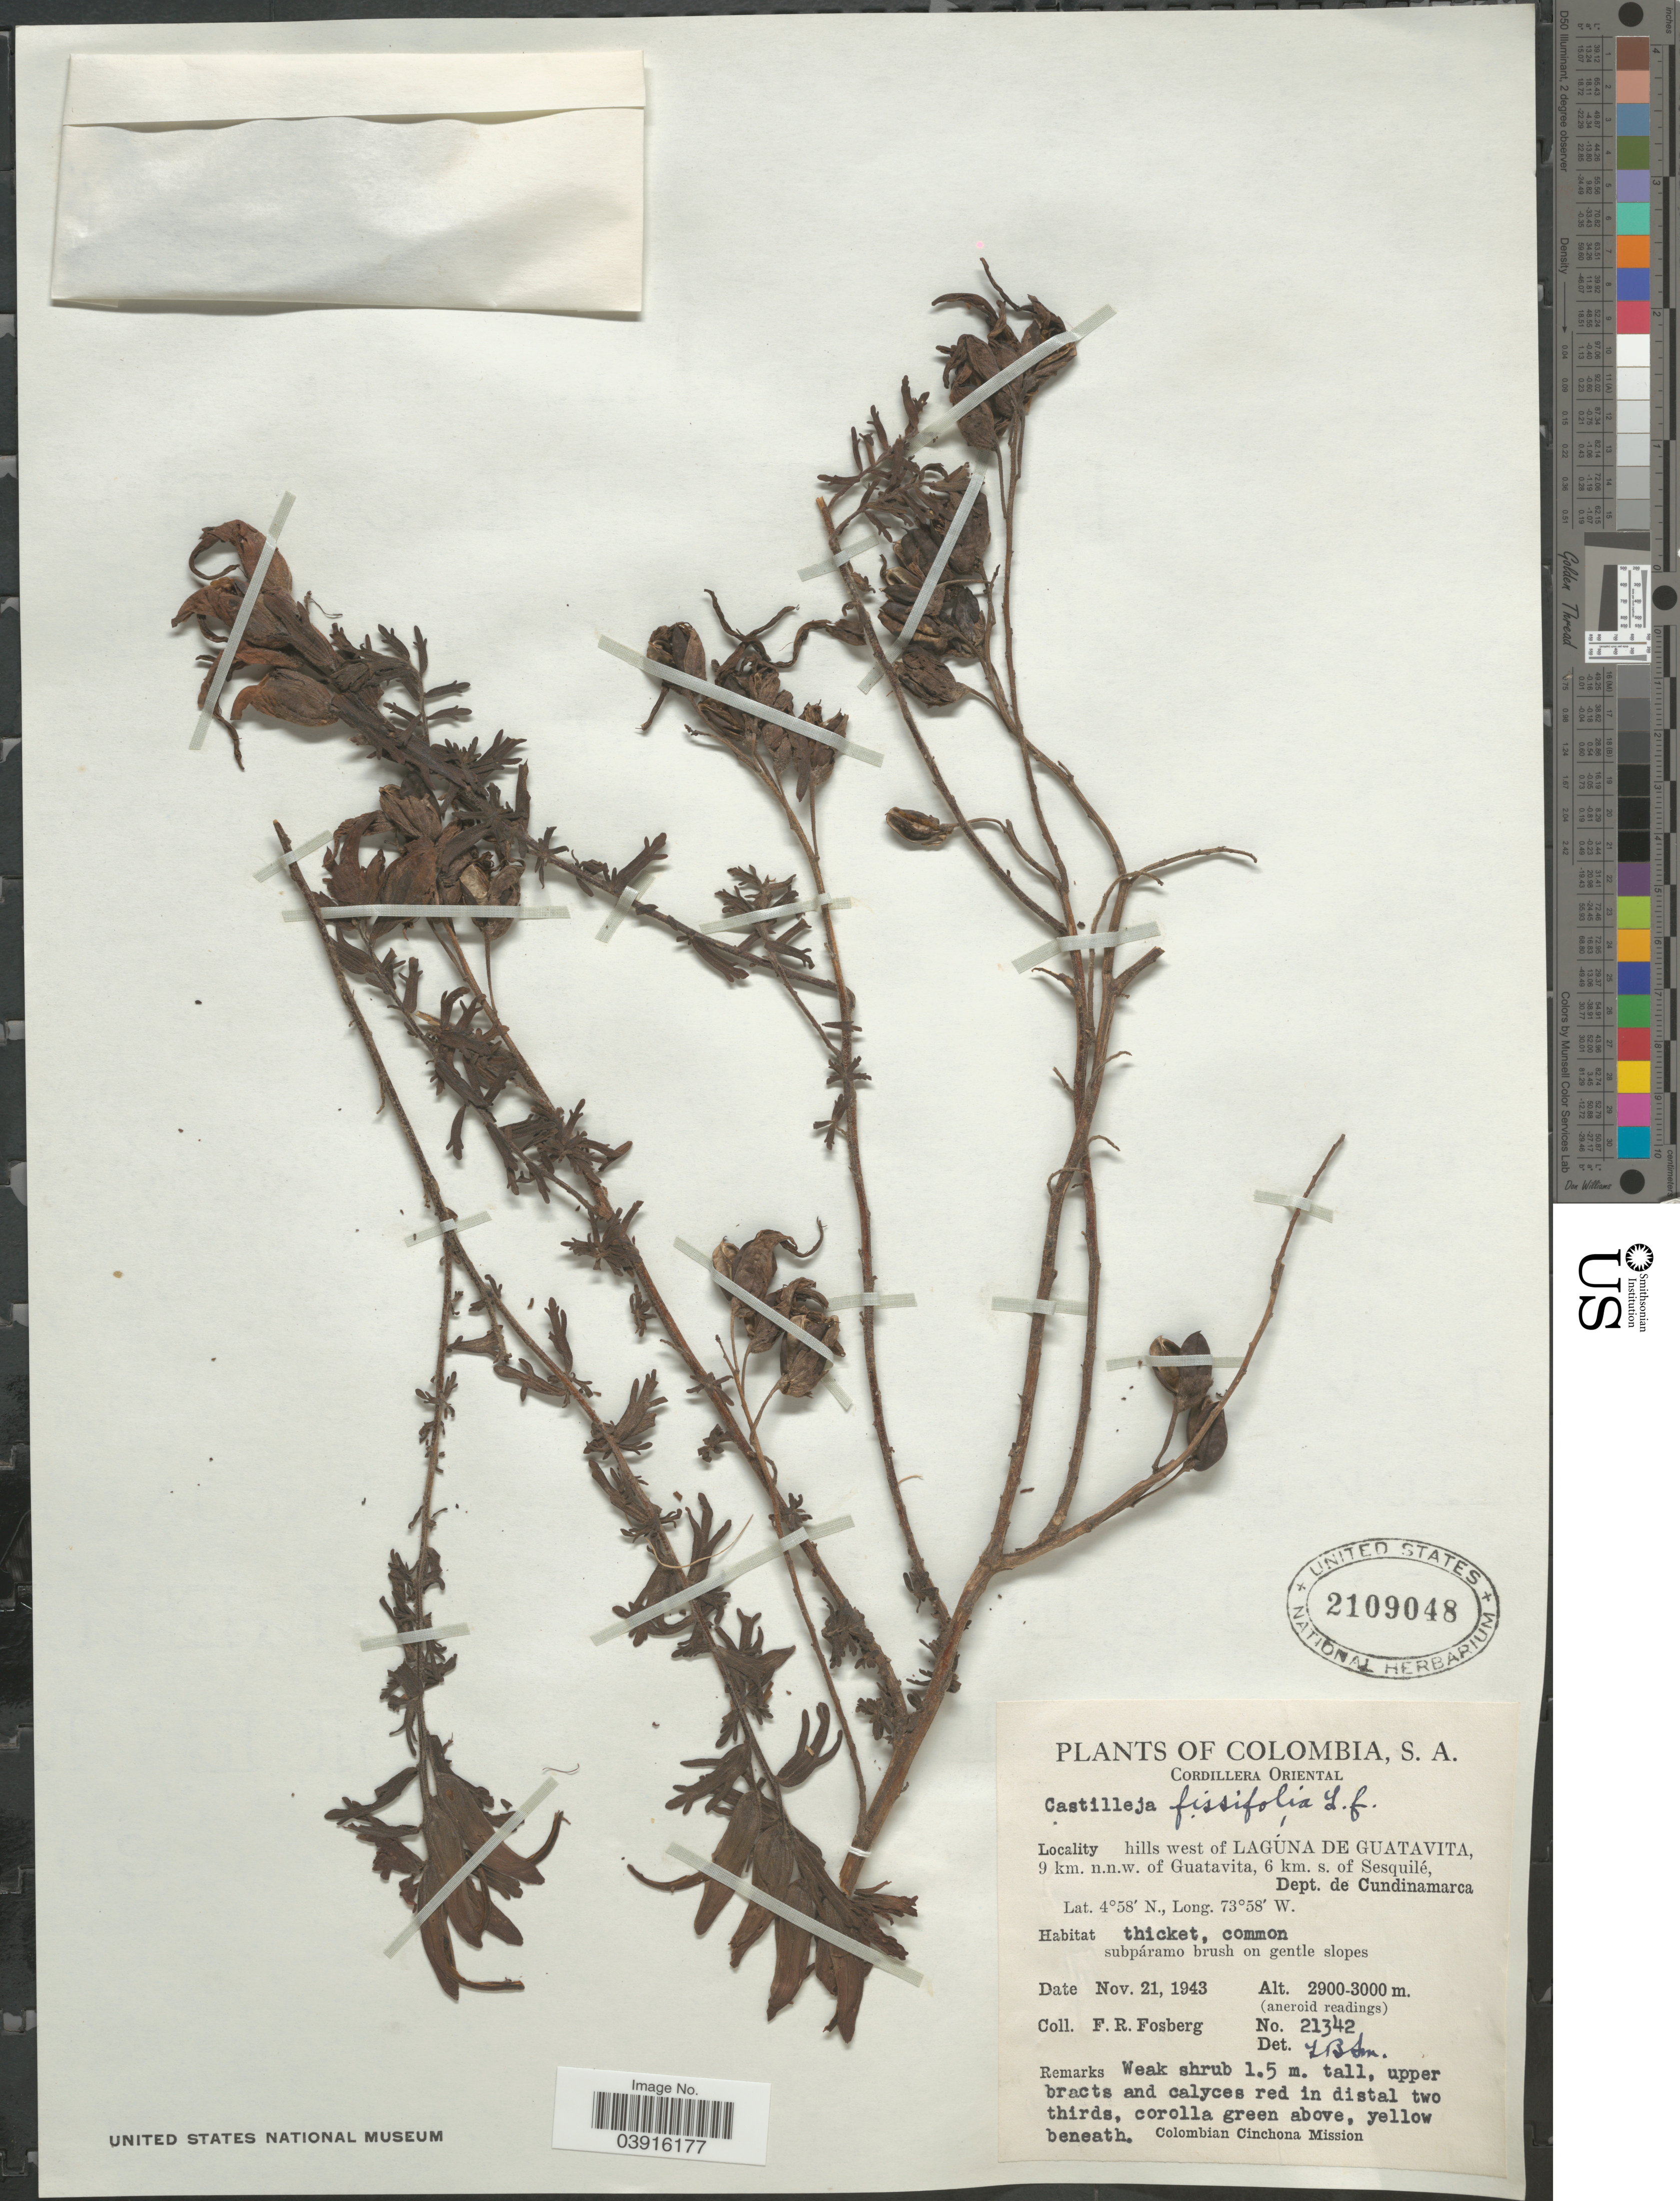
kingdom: Plantae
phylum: Tracheophyta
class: Magnoliopsida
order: Lamiales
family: Orobanchaceae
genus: Castilleja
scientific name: Castilleja fissifolia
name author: L. f.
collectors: F. R. Fosberg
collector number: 21342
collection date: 1943-11-21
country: Colombia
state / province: Cundinamarca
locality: Cordillera Oriental. Hills west of Laguna de Guatavita, 9 km. n.n.w. of Guatavita, 6 km. s. of Sesquilé, Dept. de Cundinamarca.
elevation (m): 2900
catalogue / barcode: US 2109048